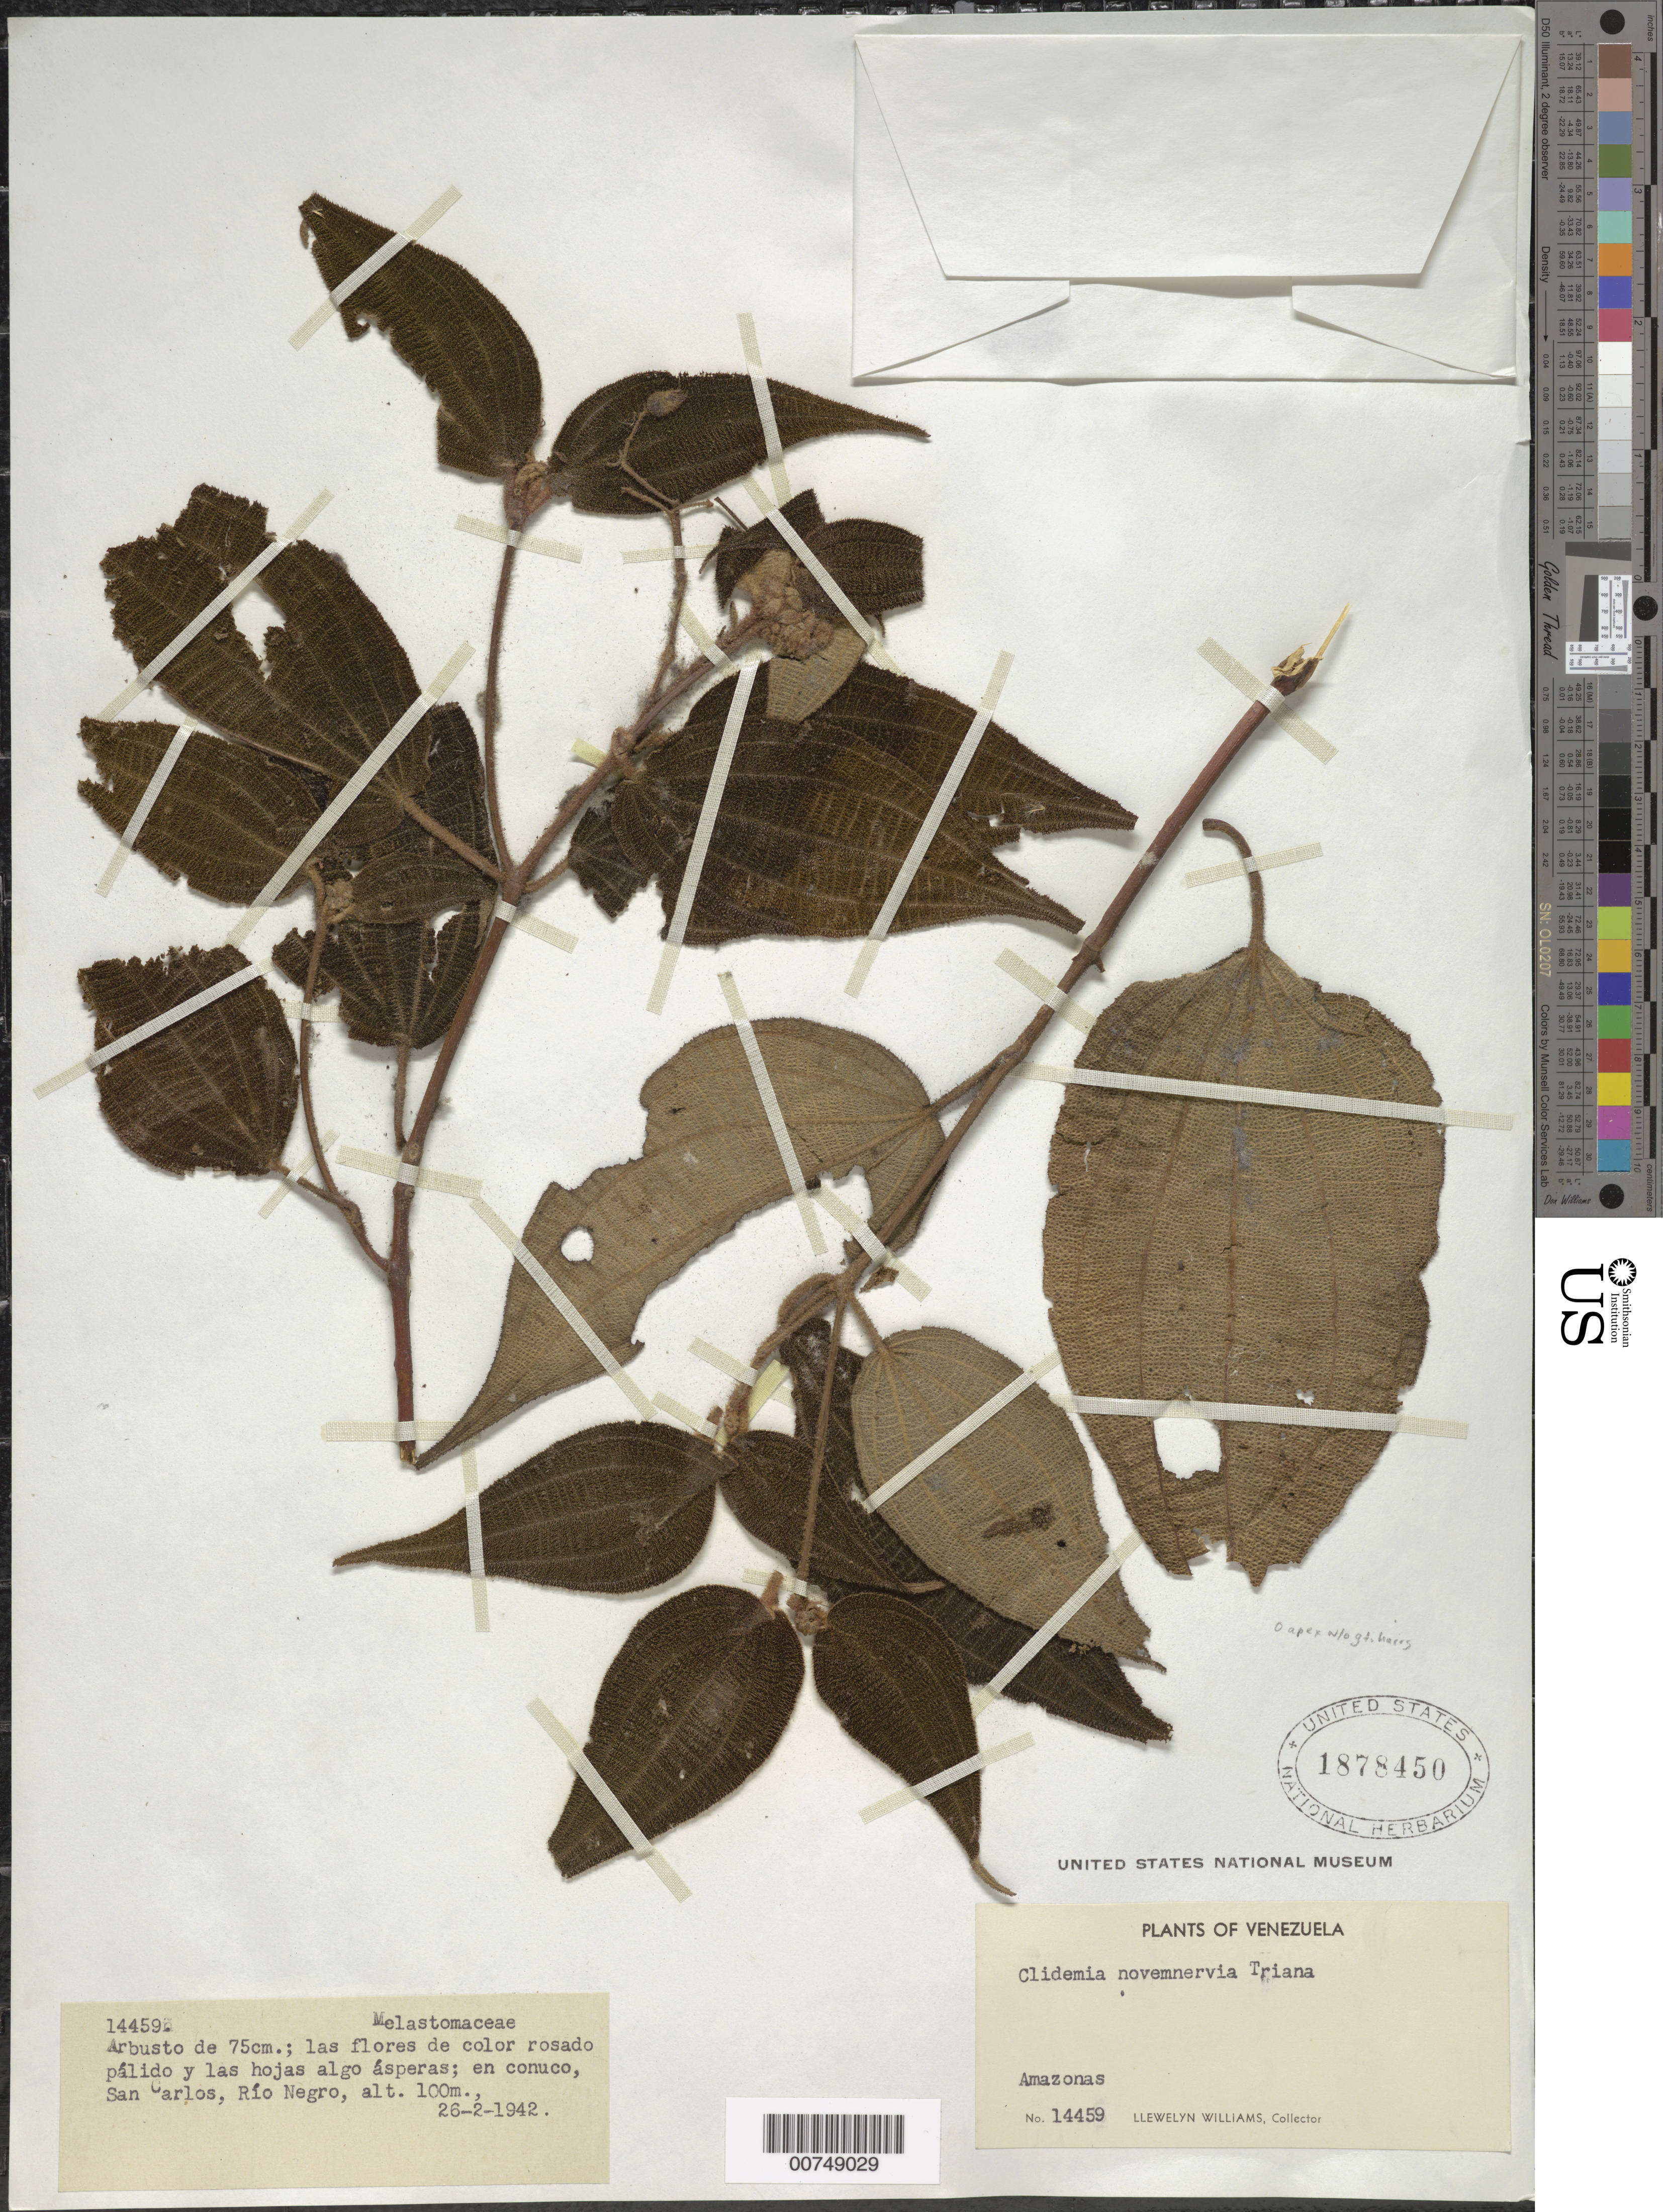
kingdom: Plantae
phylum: Tracheophyta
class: Magnoliopsida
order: Myrtales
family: Melastomataceae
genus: Clidemia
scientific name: Clidemia novemnervia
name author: (DC.) Triana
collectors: Ll. Williams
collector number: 14459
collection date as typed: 26-Feb-42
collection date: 1942-02-26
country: Venezuela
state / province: Amazonas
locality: San Carlos de Río Negro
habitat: En conuco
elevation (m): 100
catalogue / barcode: US 1878450